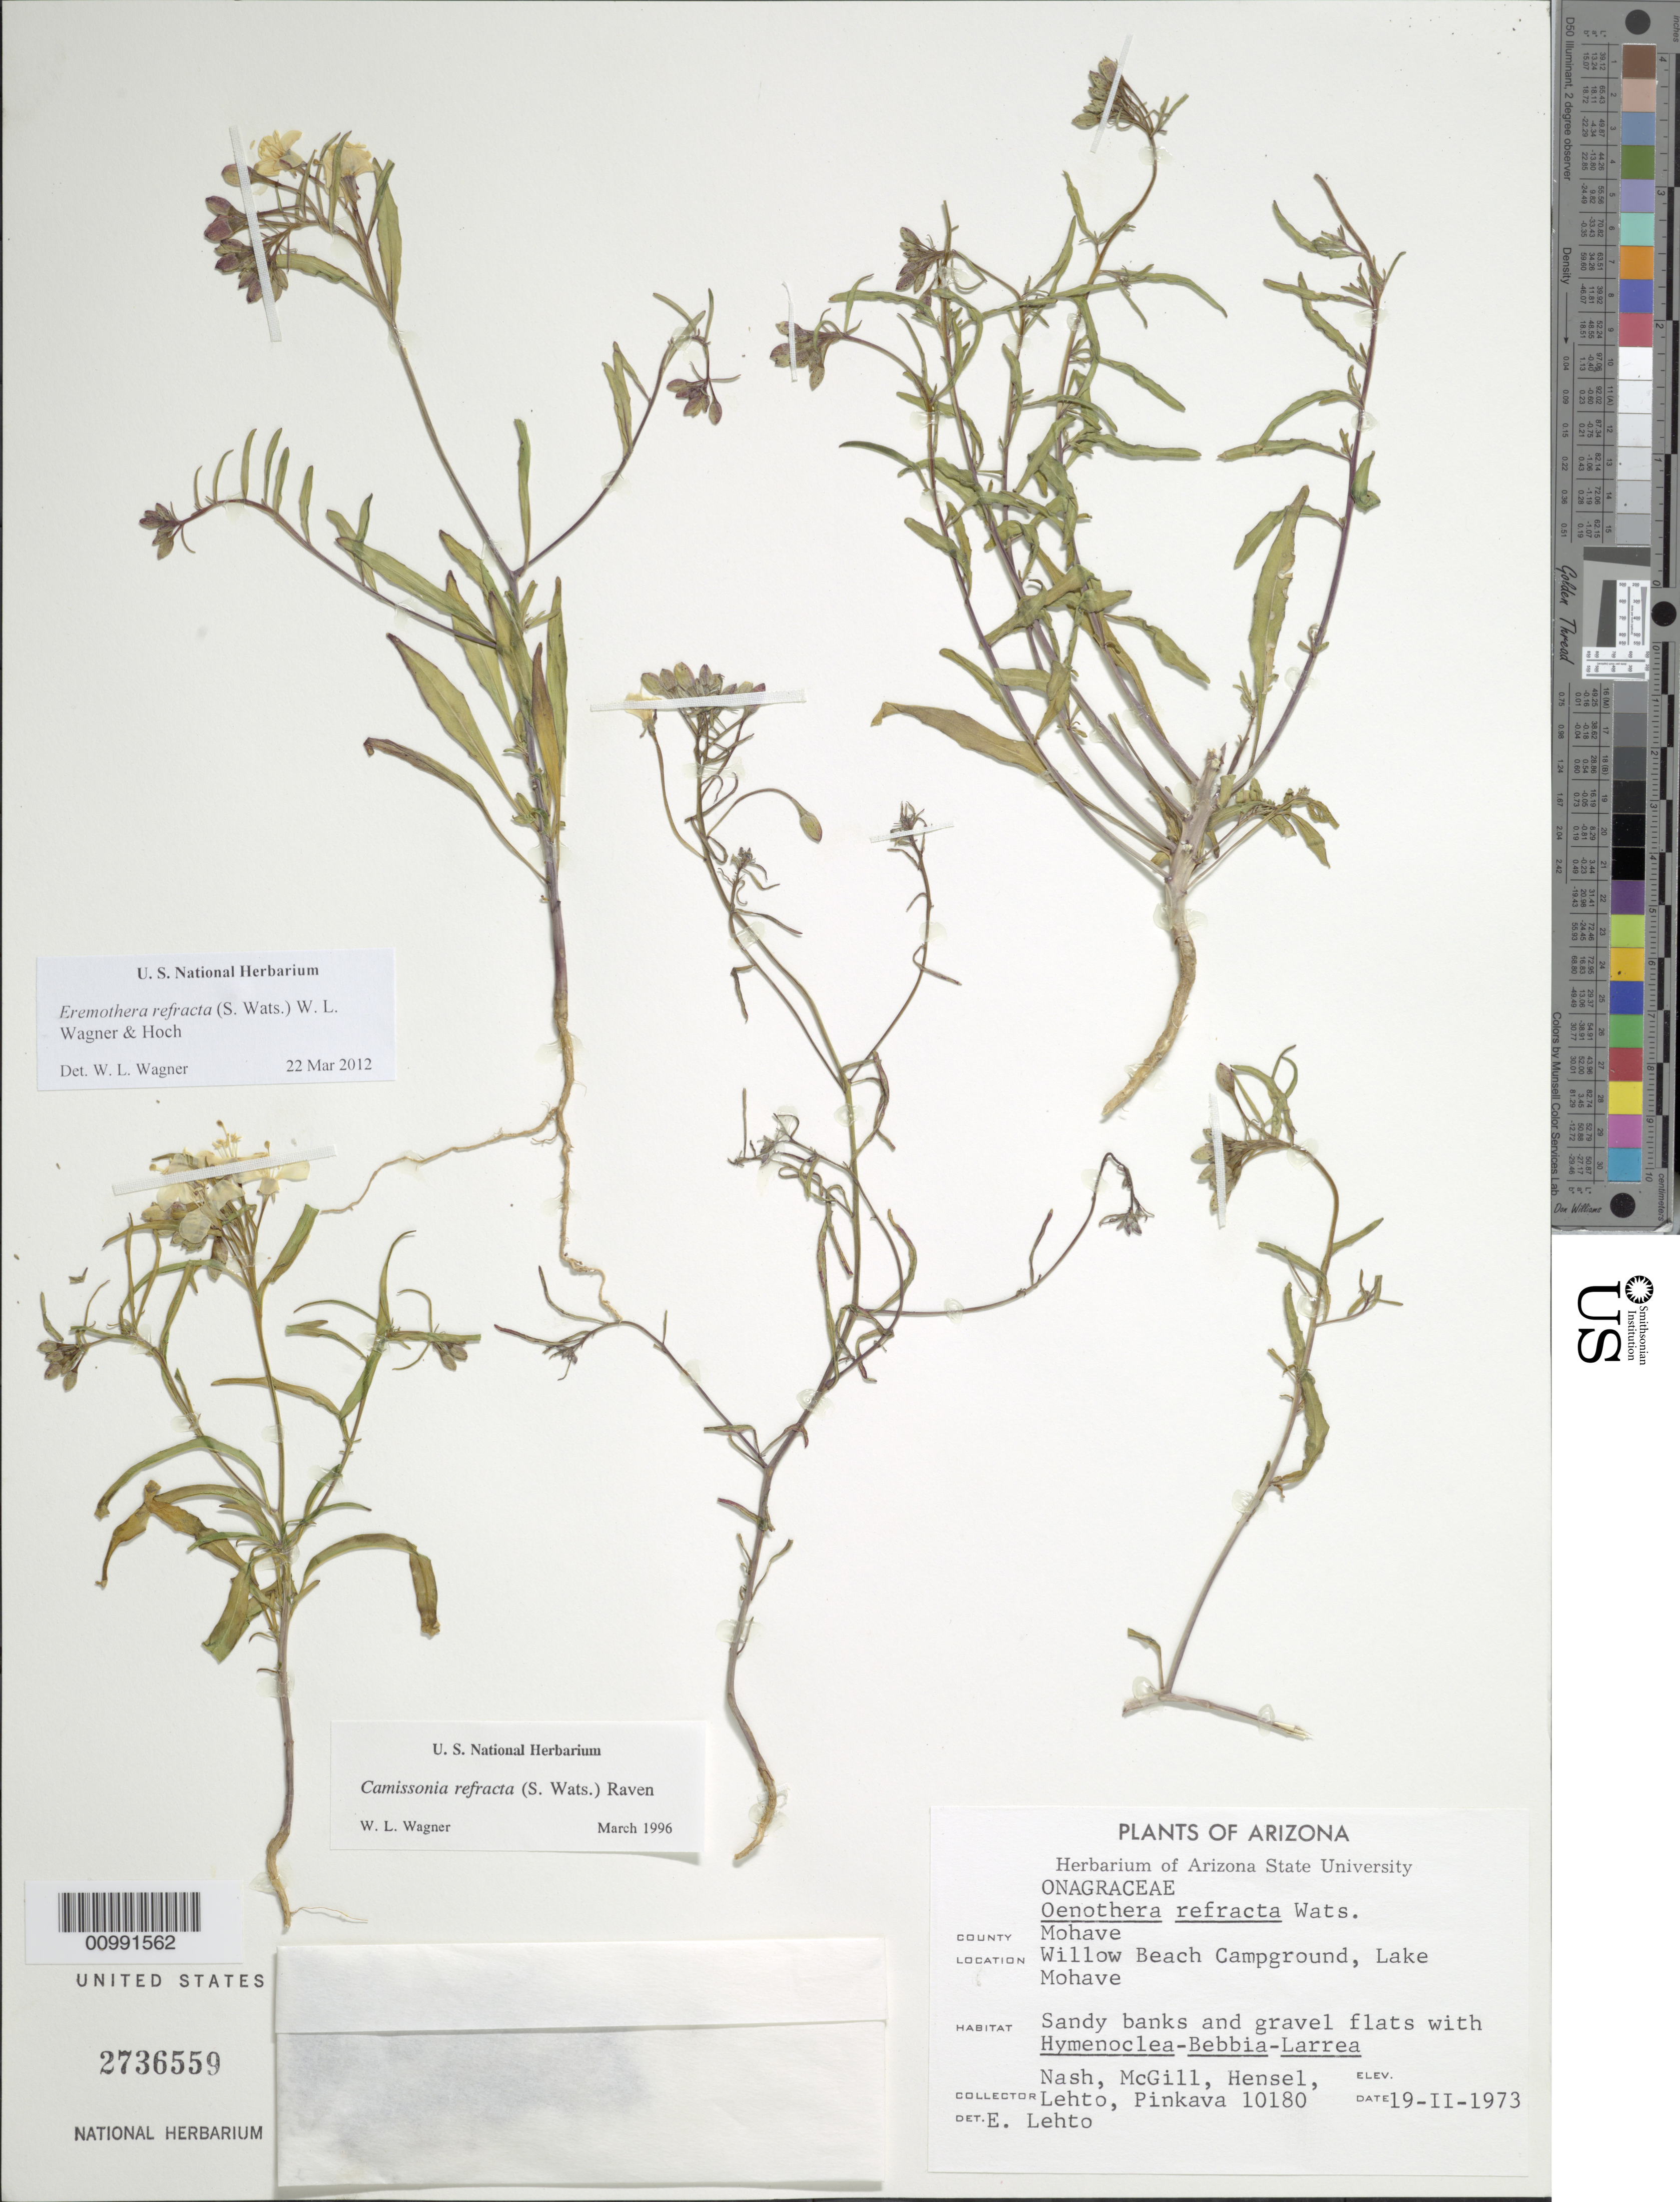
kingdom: Plantae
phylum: Tracheophyta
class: Magnoliopsida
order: Myrtales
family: Onagraceae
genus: Eremothera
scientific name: Eremothera refracta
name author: (S. Watson) W.L. Wagner & Hoch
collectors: G. V. Nash, L. McGill, -. Hensel, E. Lehto & D. Pinkava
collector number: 10180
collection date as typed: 19 Feb 1973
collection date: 1973-02-19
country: United States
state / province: Arizona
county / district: Mohave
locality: Willow Beach Campground, Lake Mohave. Sandy banks and gravel flats.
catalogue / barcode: US 2736559